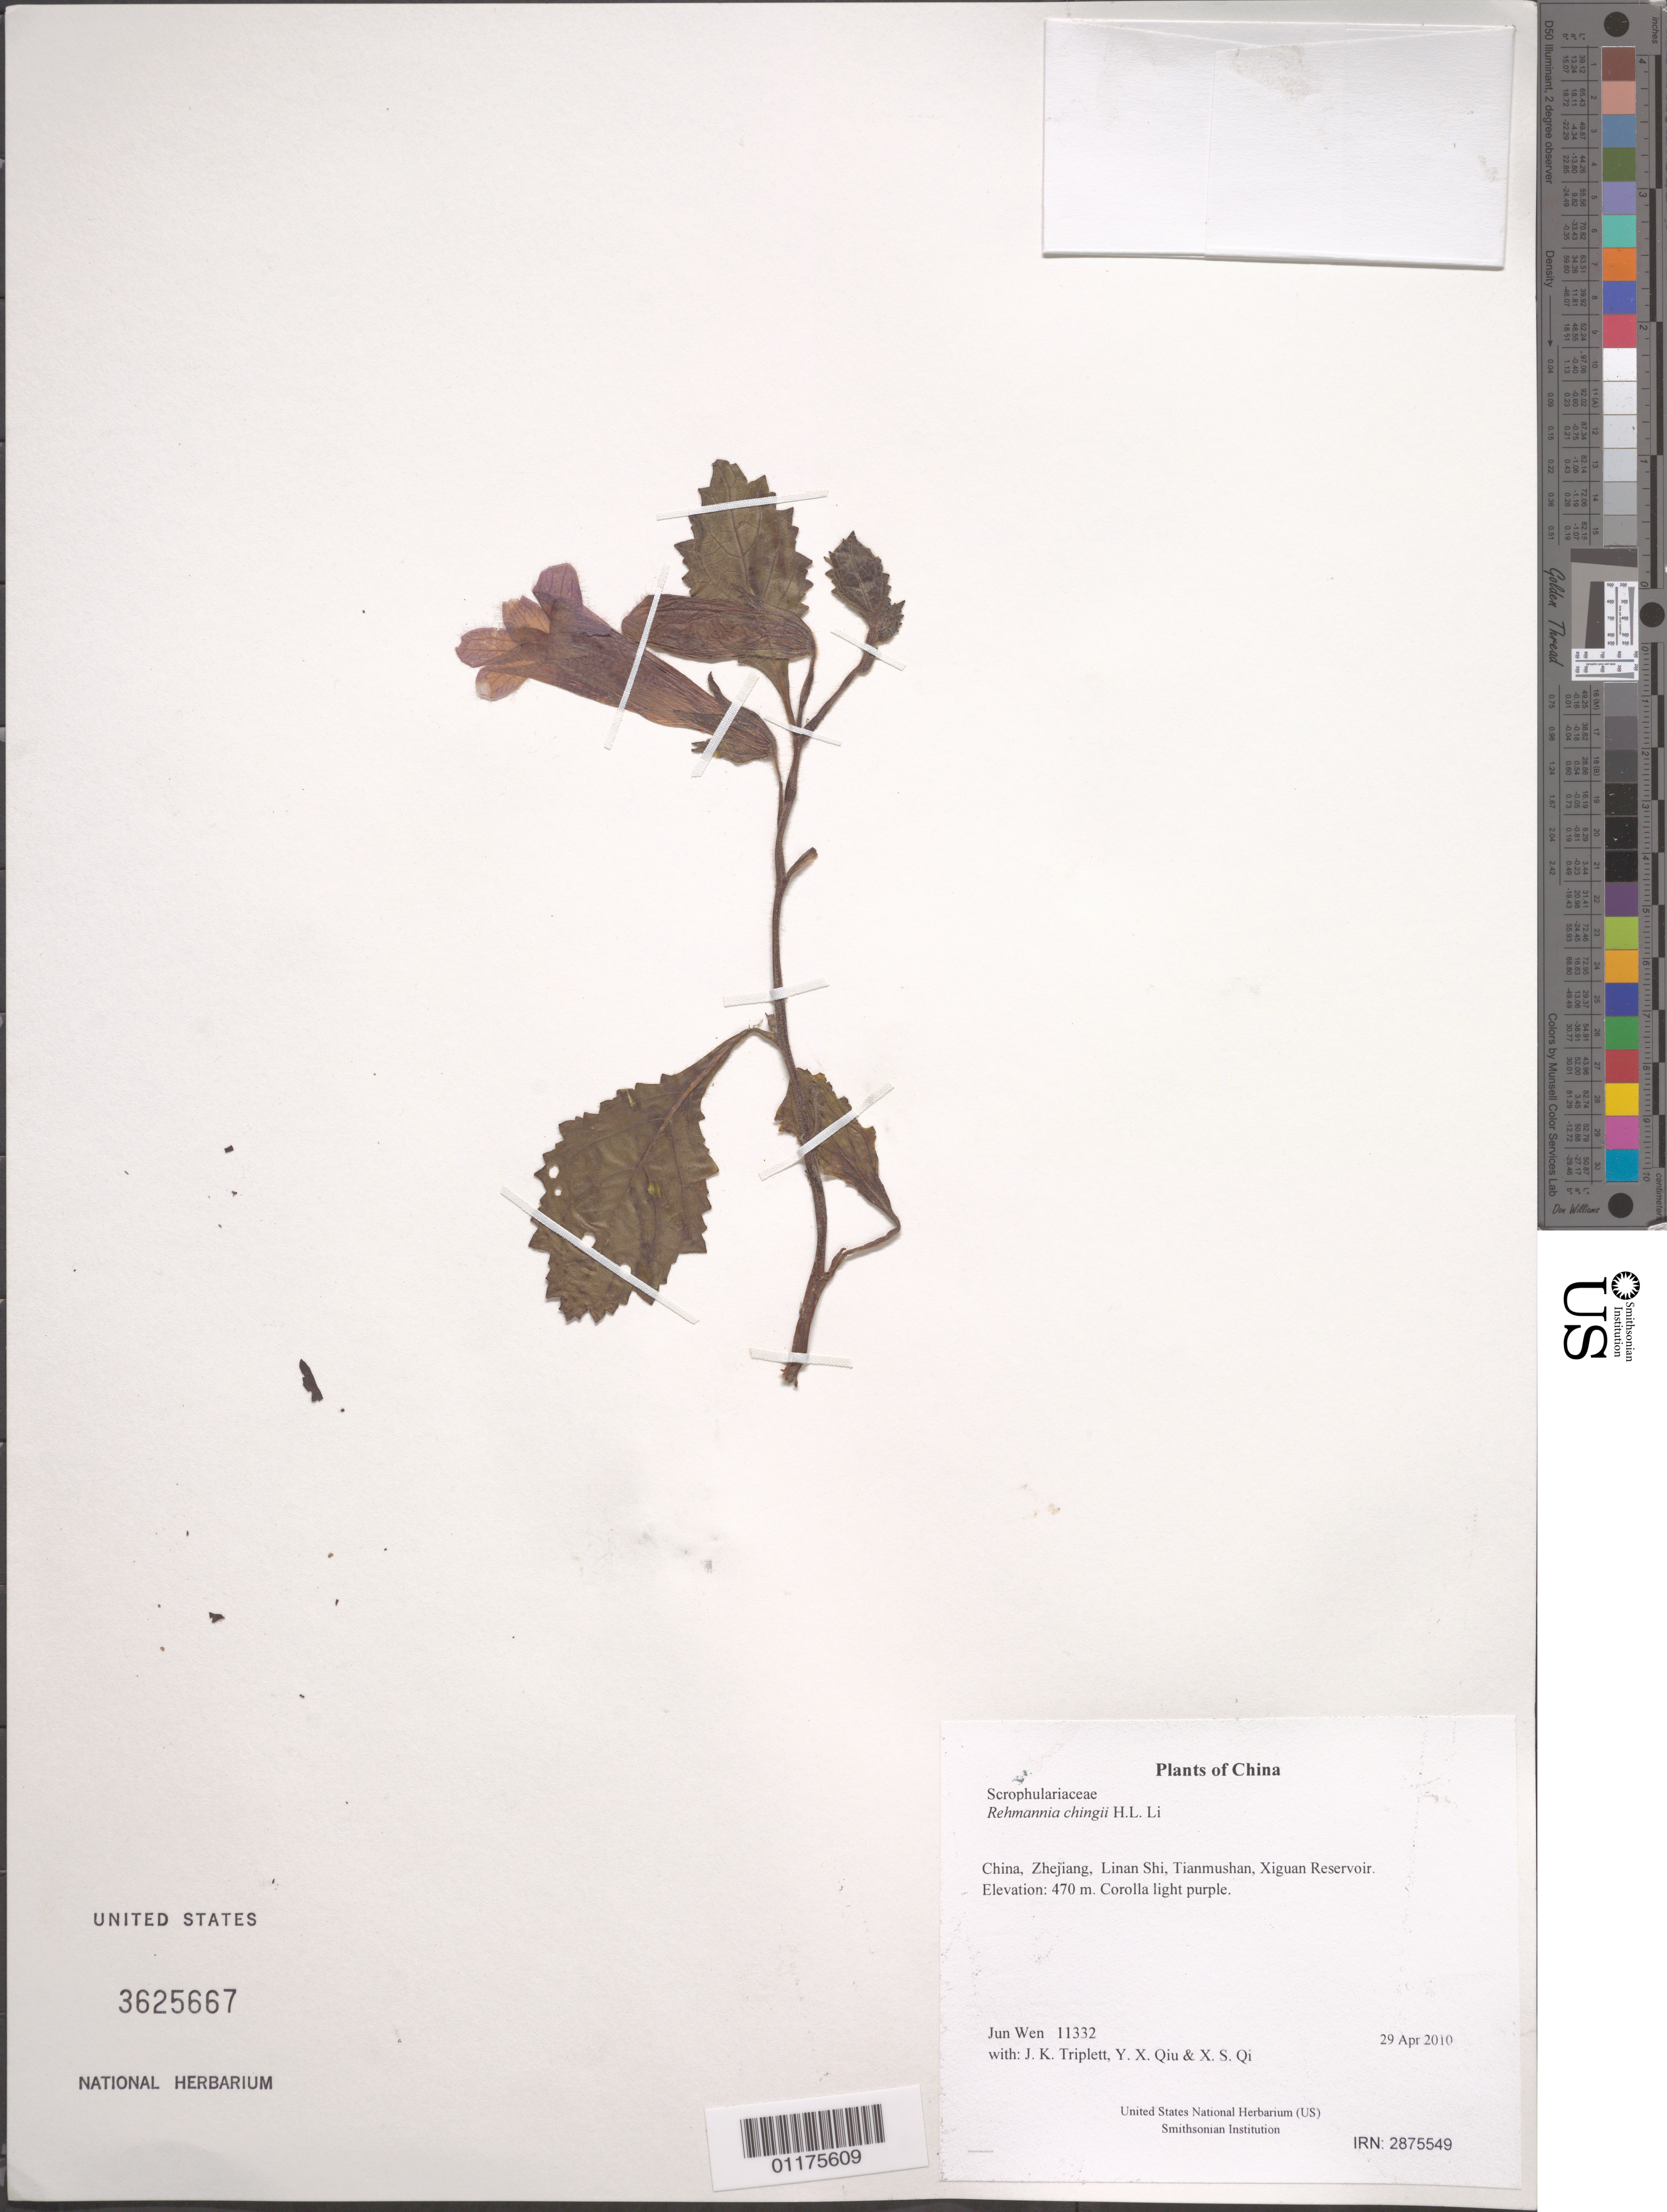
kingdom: Plantae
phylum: Tracheophyta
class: Magnoliopsida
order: Lamiales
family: Rehmanniaceae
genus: Rehmannia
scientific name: Rehmannia chingii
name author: H.L. Li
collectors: J. Wen, J. K. Triplett, Y. X. Qiu & X. S. Qi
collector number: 11332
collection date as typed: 29 Apr 2010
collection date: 2010-04-29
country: China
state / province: Zhejiang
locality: Linan Shi, Tianmushan, Xiguan Reservoir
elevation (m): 470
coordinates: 30 20.754 N, 119 27.127 E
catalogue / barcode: US 3625667